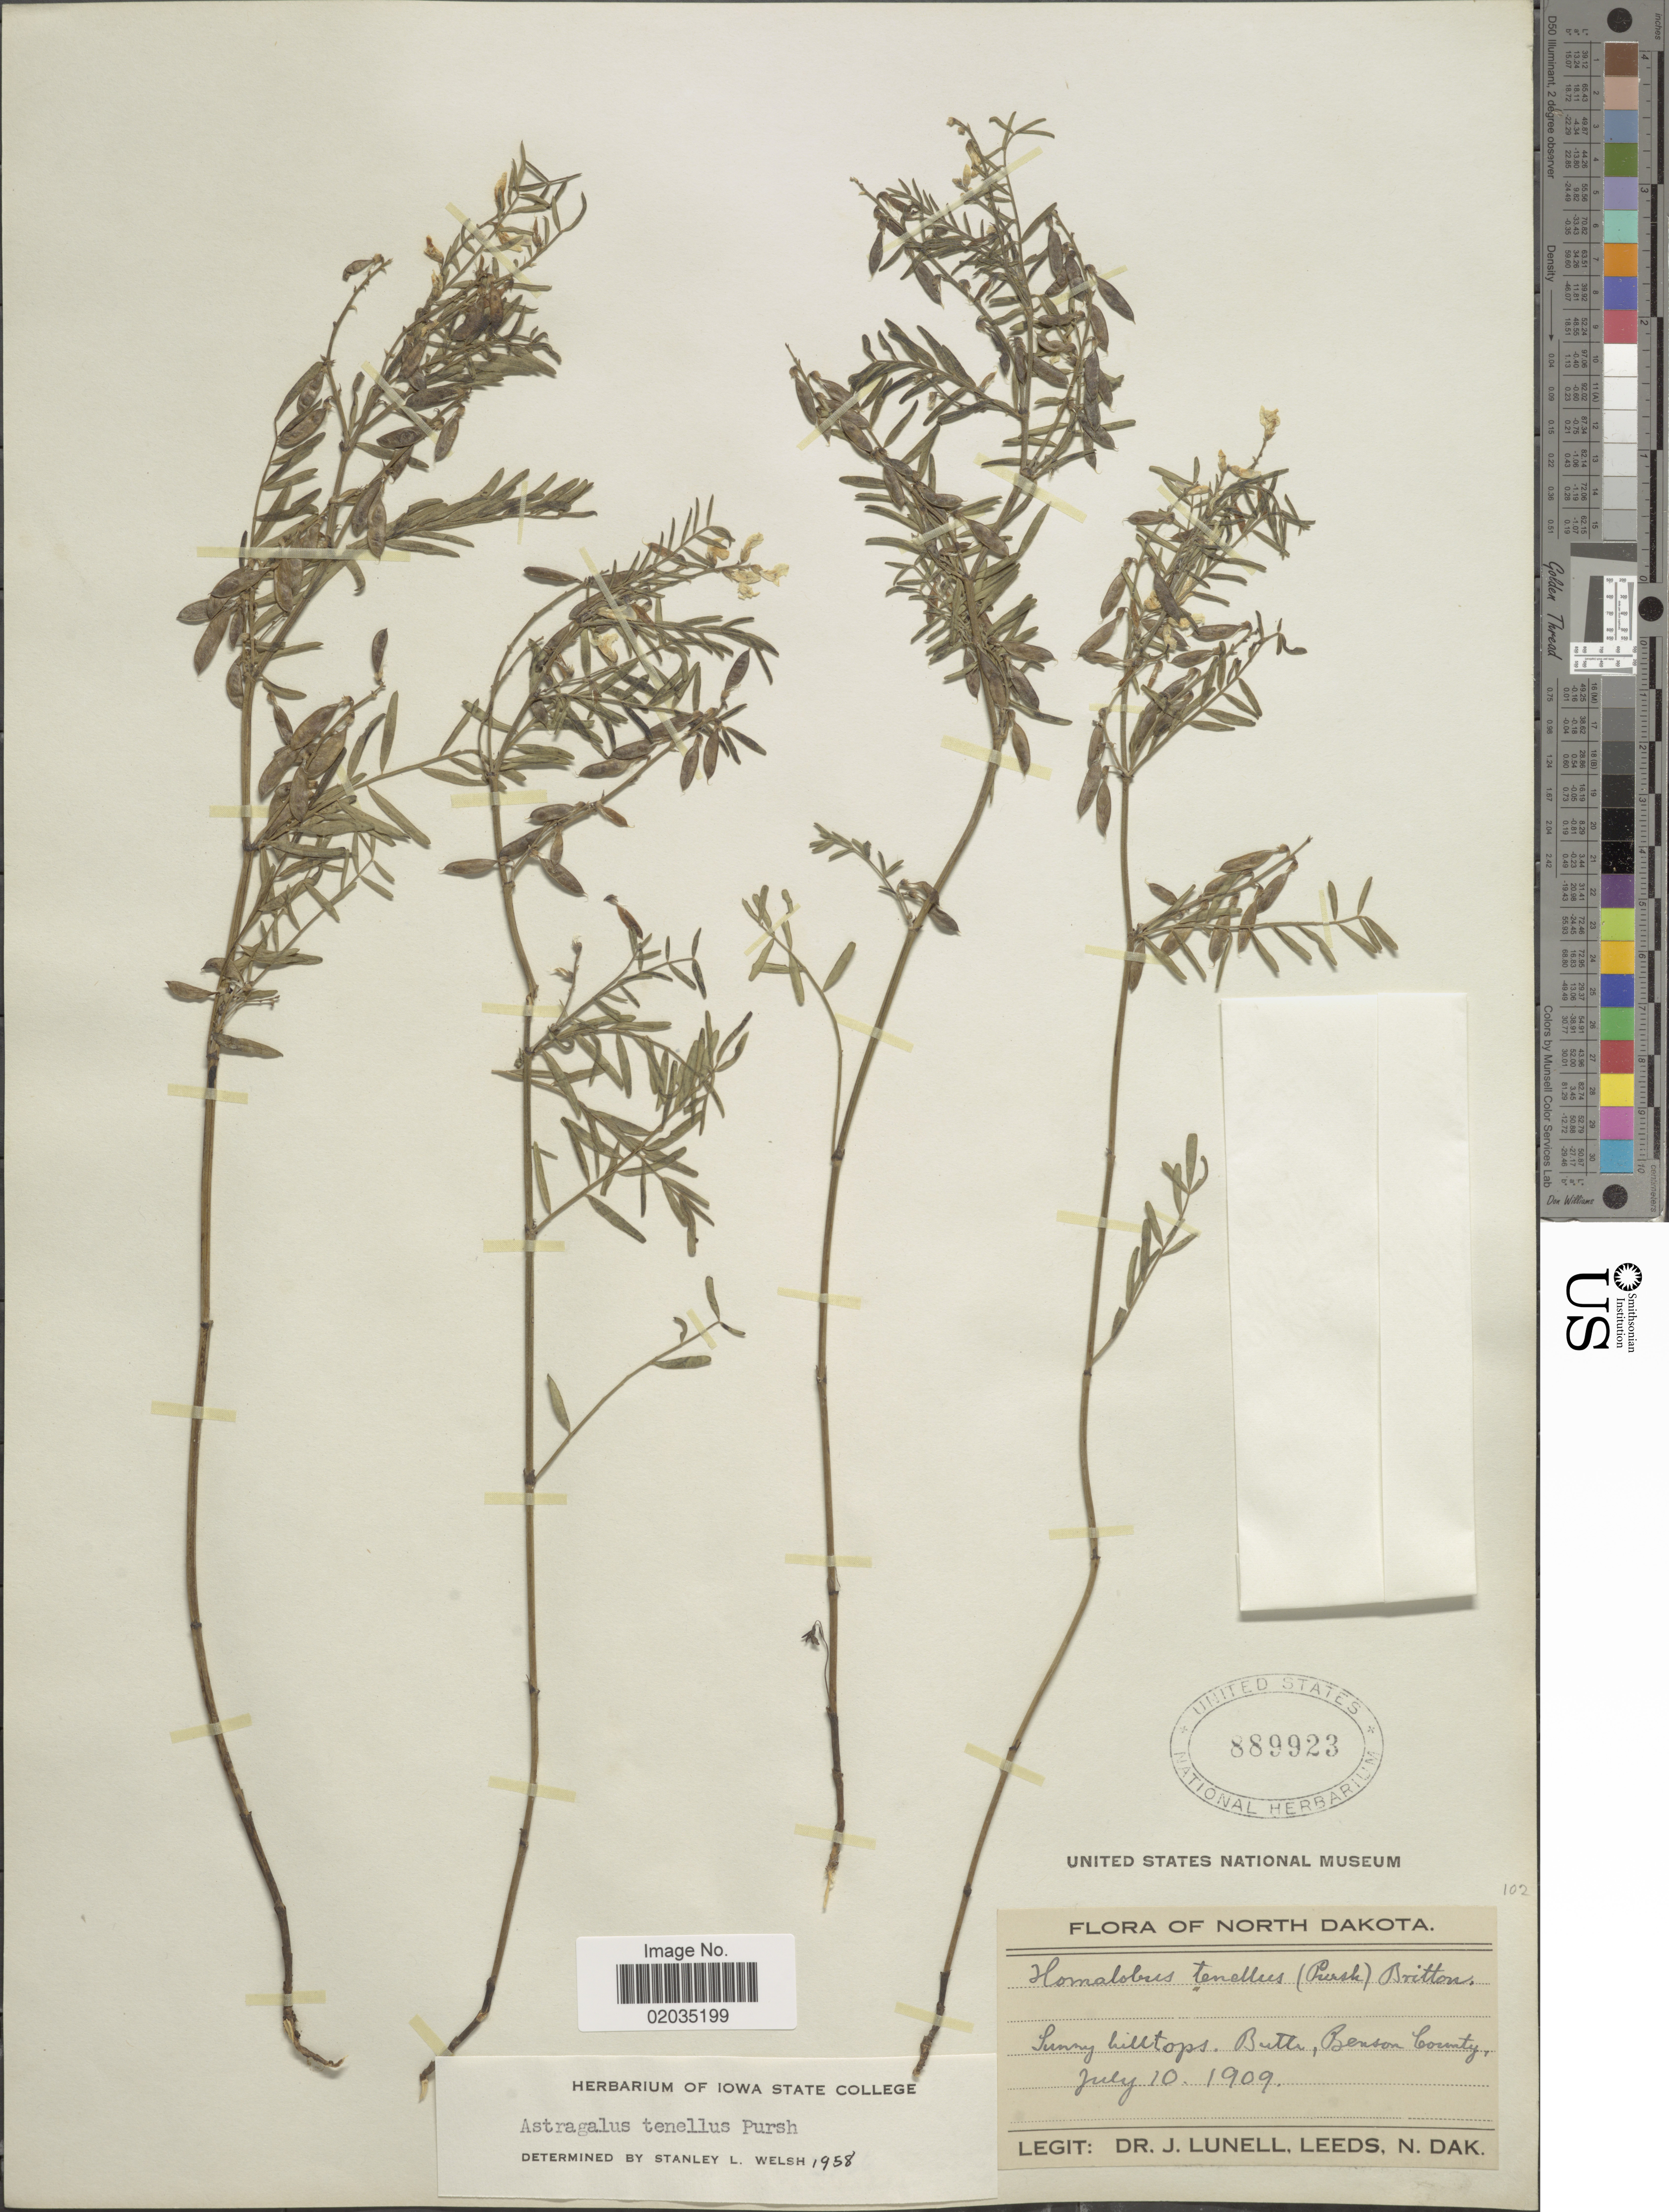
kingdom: Plantae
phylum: Tracheophyta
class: Magnoliopsida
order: Fabales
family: Fabaceae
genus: Astragalus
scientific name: Astragalus tenellus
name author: Pursh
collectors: J. Lunell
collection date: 1909-07-10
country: United States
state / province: North Dakota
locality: Sunny hilltops, Butte, Benson County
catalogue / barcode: US 889923